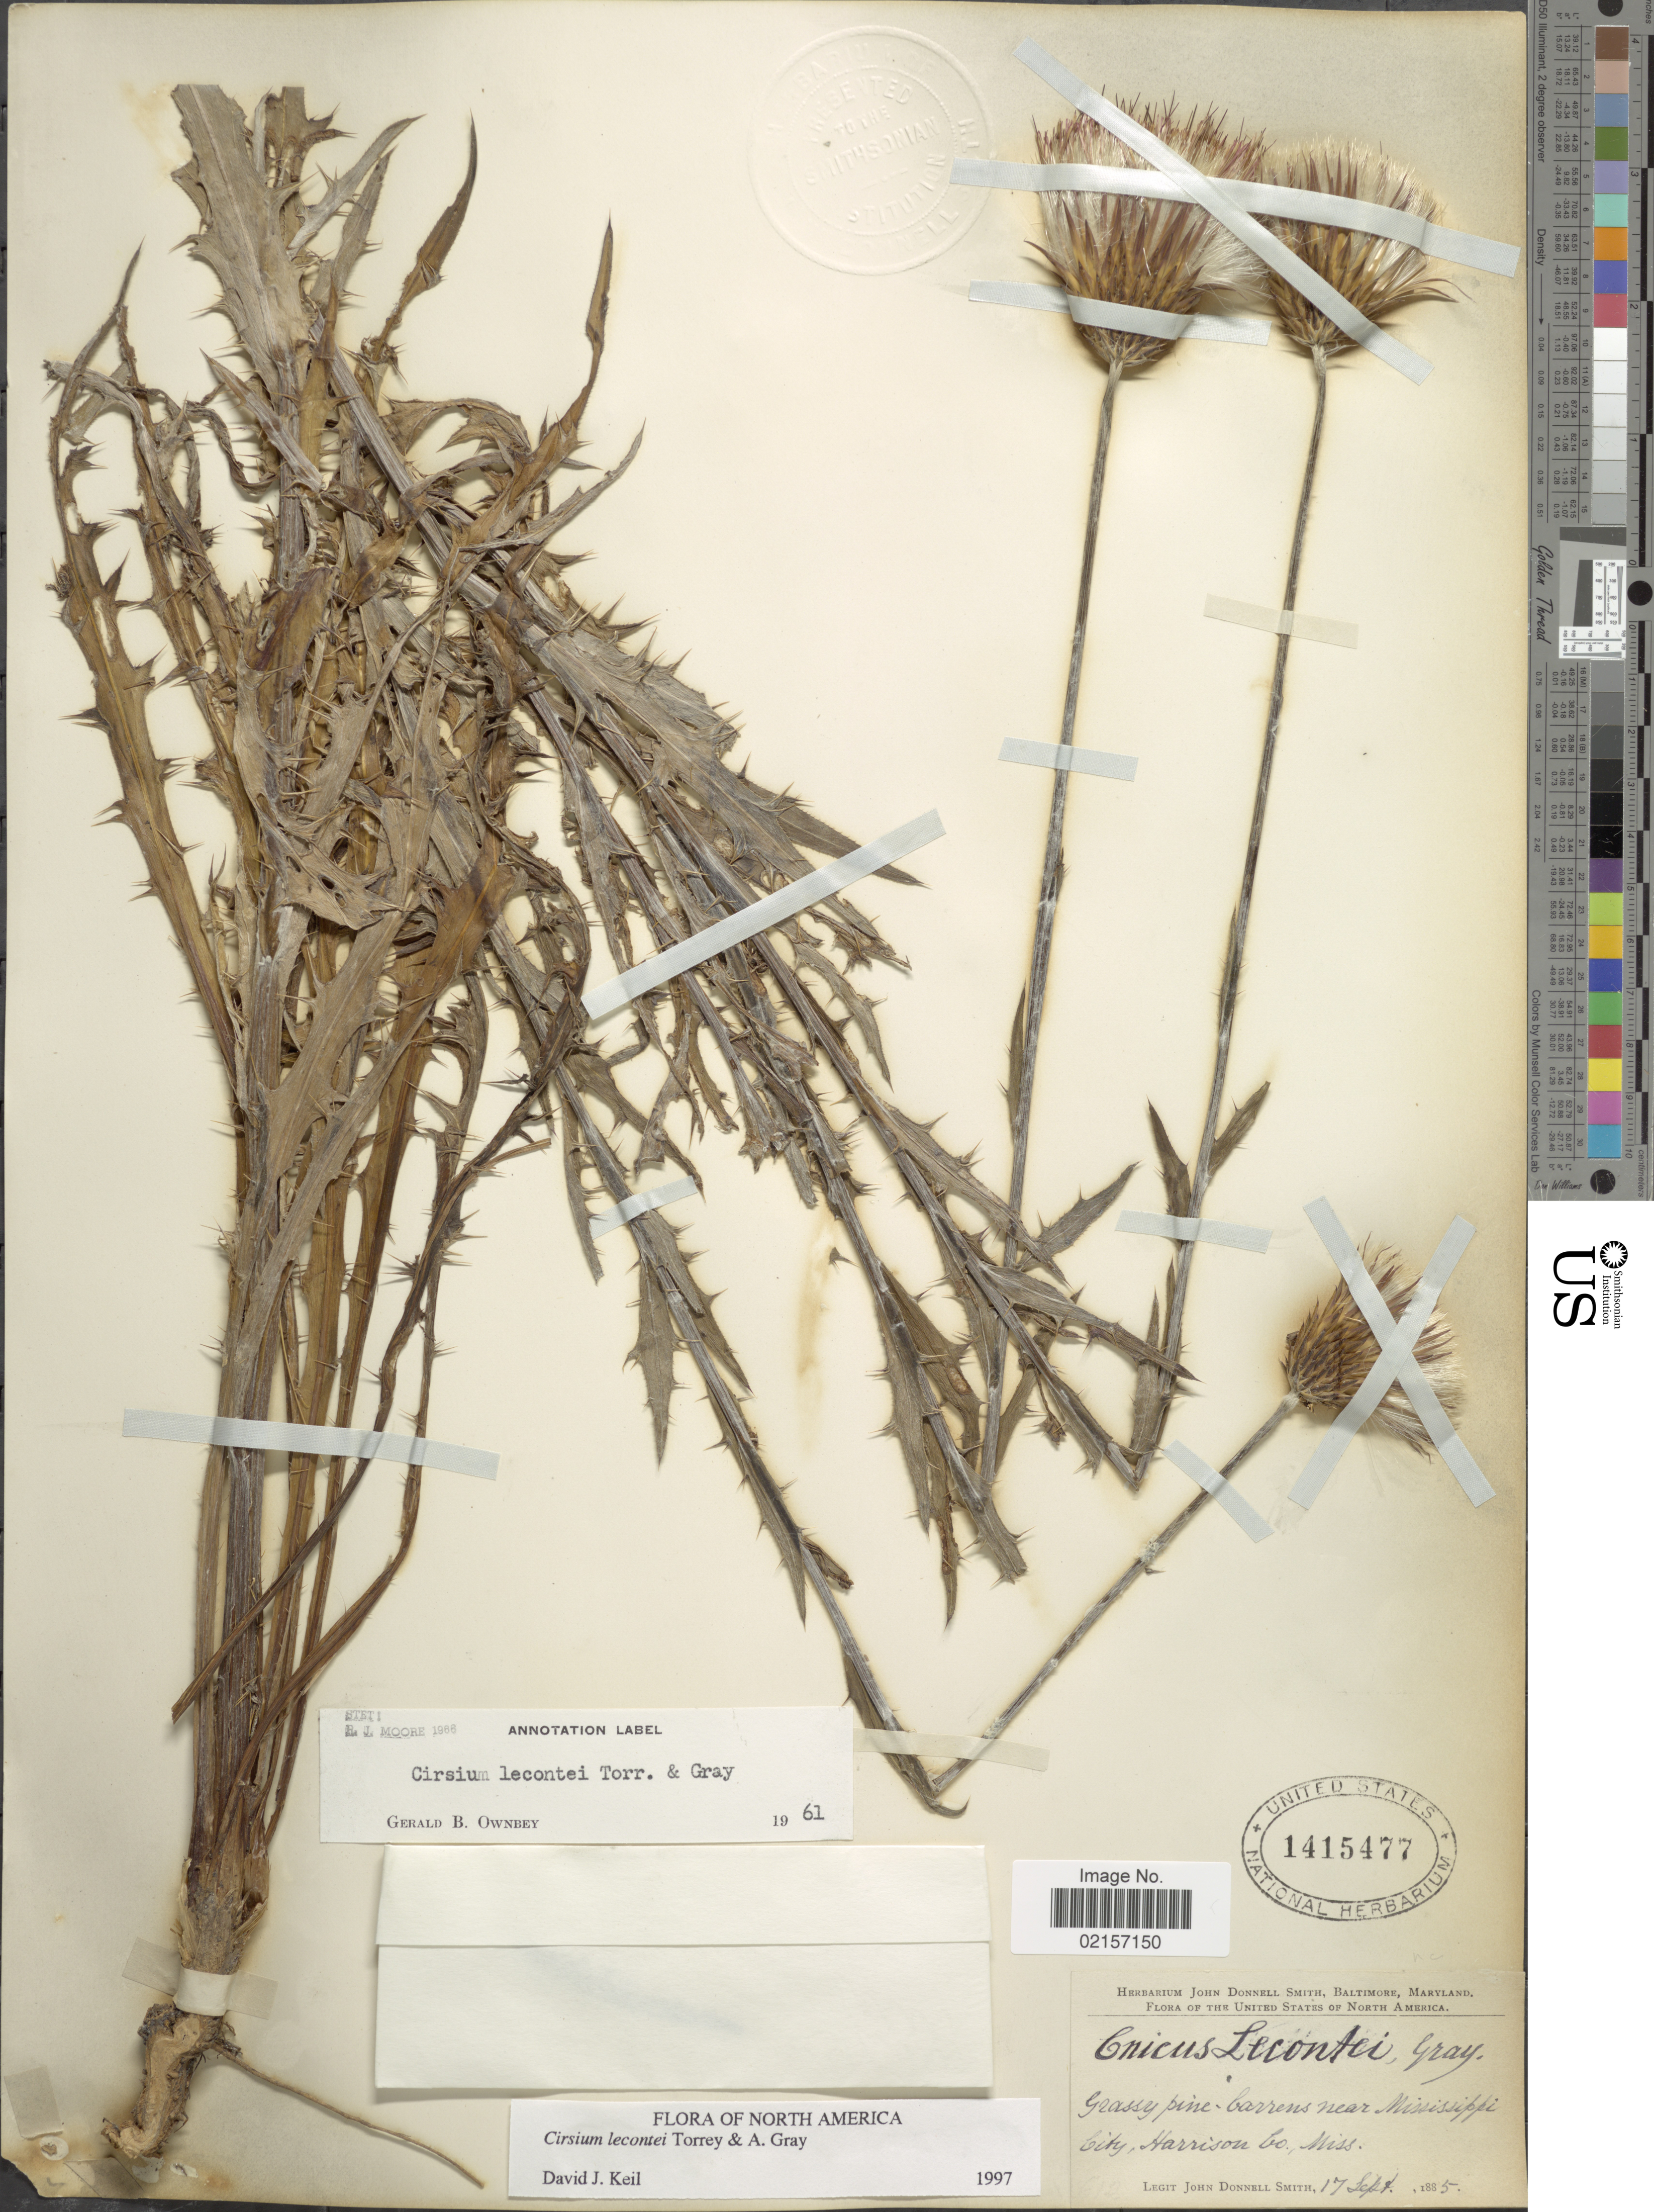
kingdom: Plantae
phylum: Tracheophyta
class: Magnoliopsida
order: Asterales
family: Asteraceae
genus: Cirsium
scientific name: Cirsium lecontei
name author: Torr. & A. Gray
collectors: J. Donnell Smith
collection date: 1885-09-17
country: United States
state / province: Mississippi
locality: Grassy pine-barrens near Mississippi City, Harrison Co.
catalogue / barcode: US 1415477